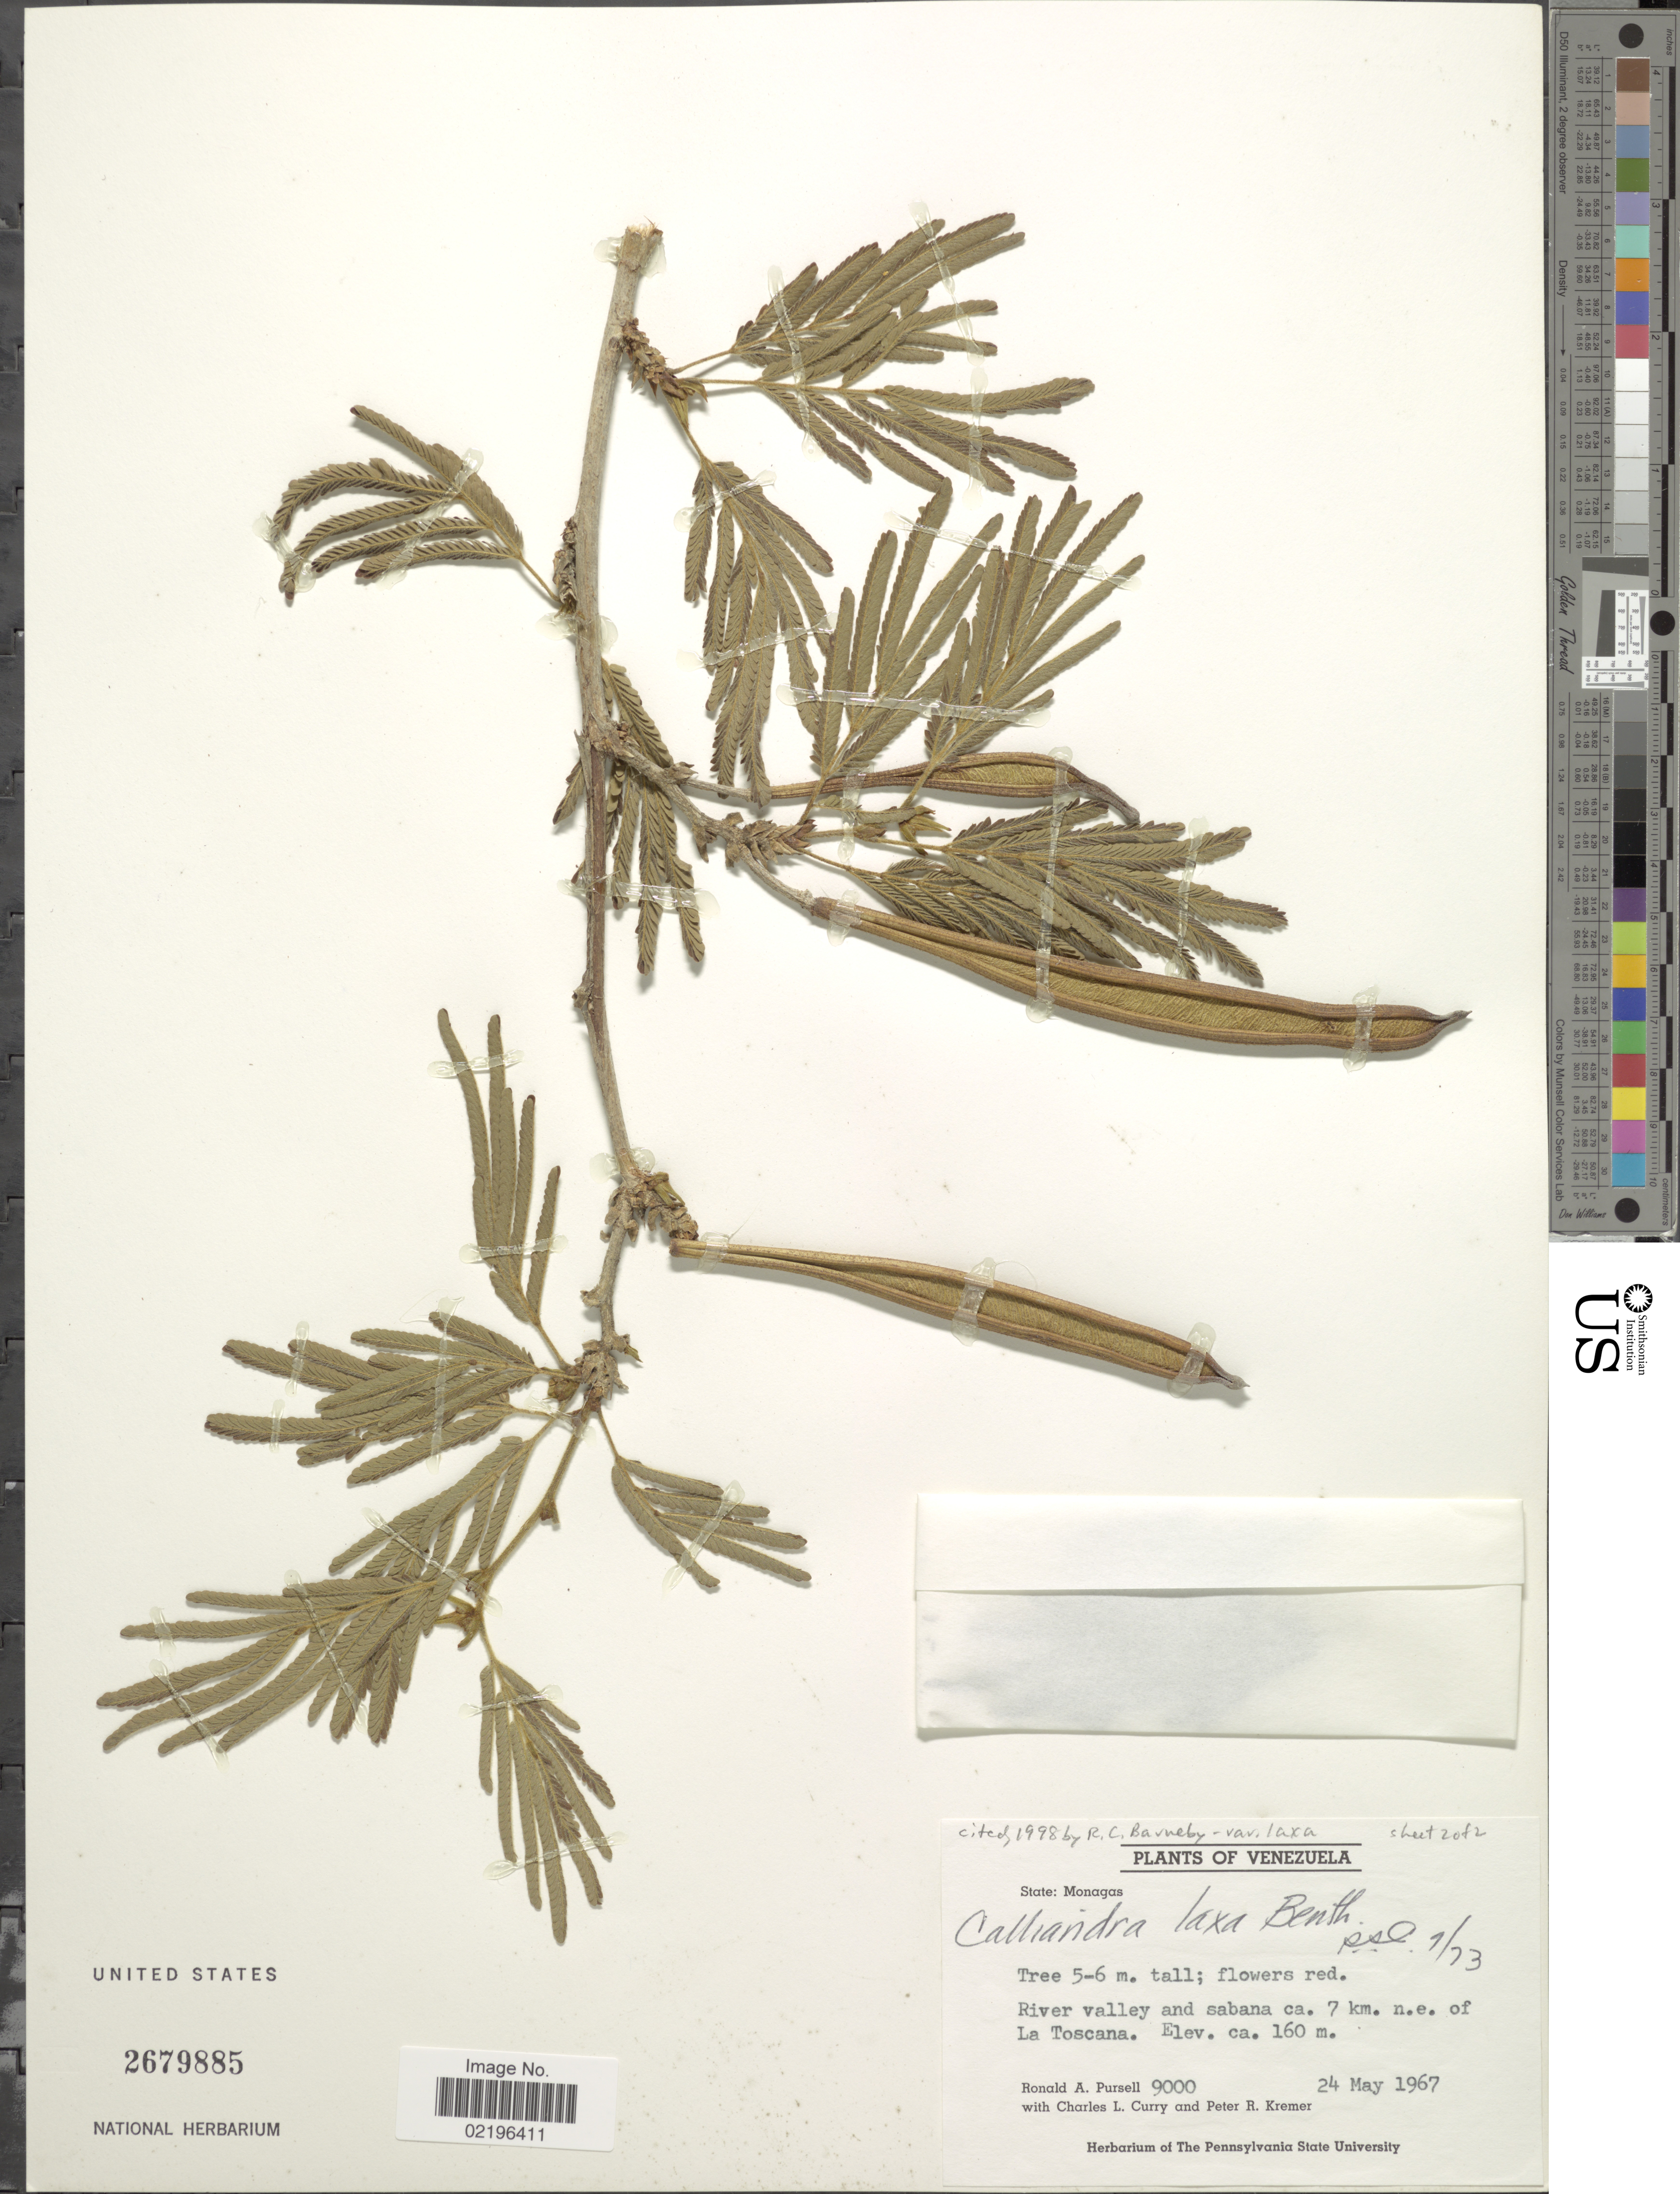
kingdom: Plantae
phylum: Tracheophyta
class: Magnoliopsida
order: Fabales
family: Fabaceae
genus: Calliandra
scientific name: Calliandra laxa var. laxa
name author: (Willd.) Benth.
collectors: R. A. Pursell, C. L. Curry & P. Kremer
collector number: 9000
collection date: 1967-05-24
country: Venezuela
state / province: Monagas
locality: River valley and sabana ca. 7 km. n. e. of La Toscana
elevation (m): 160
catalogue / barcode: US 2679885